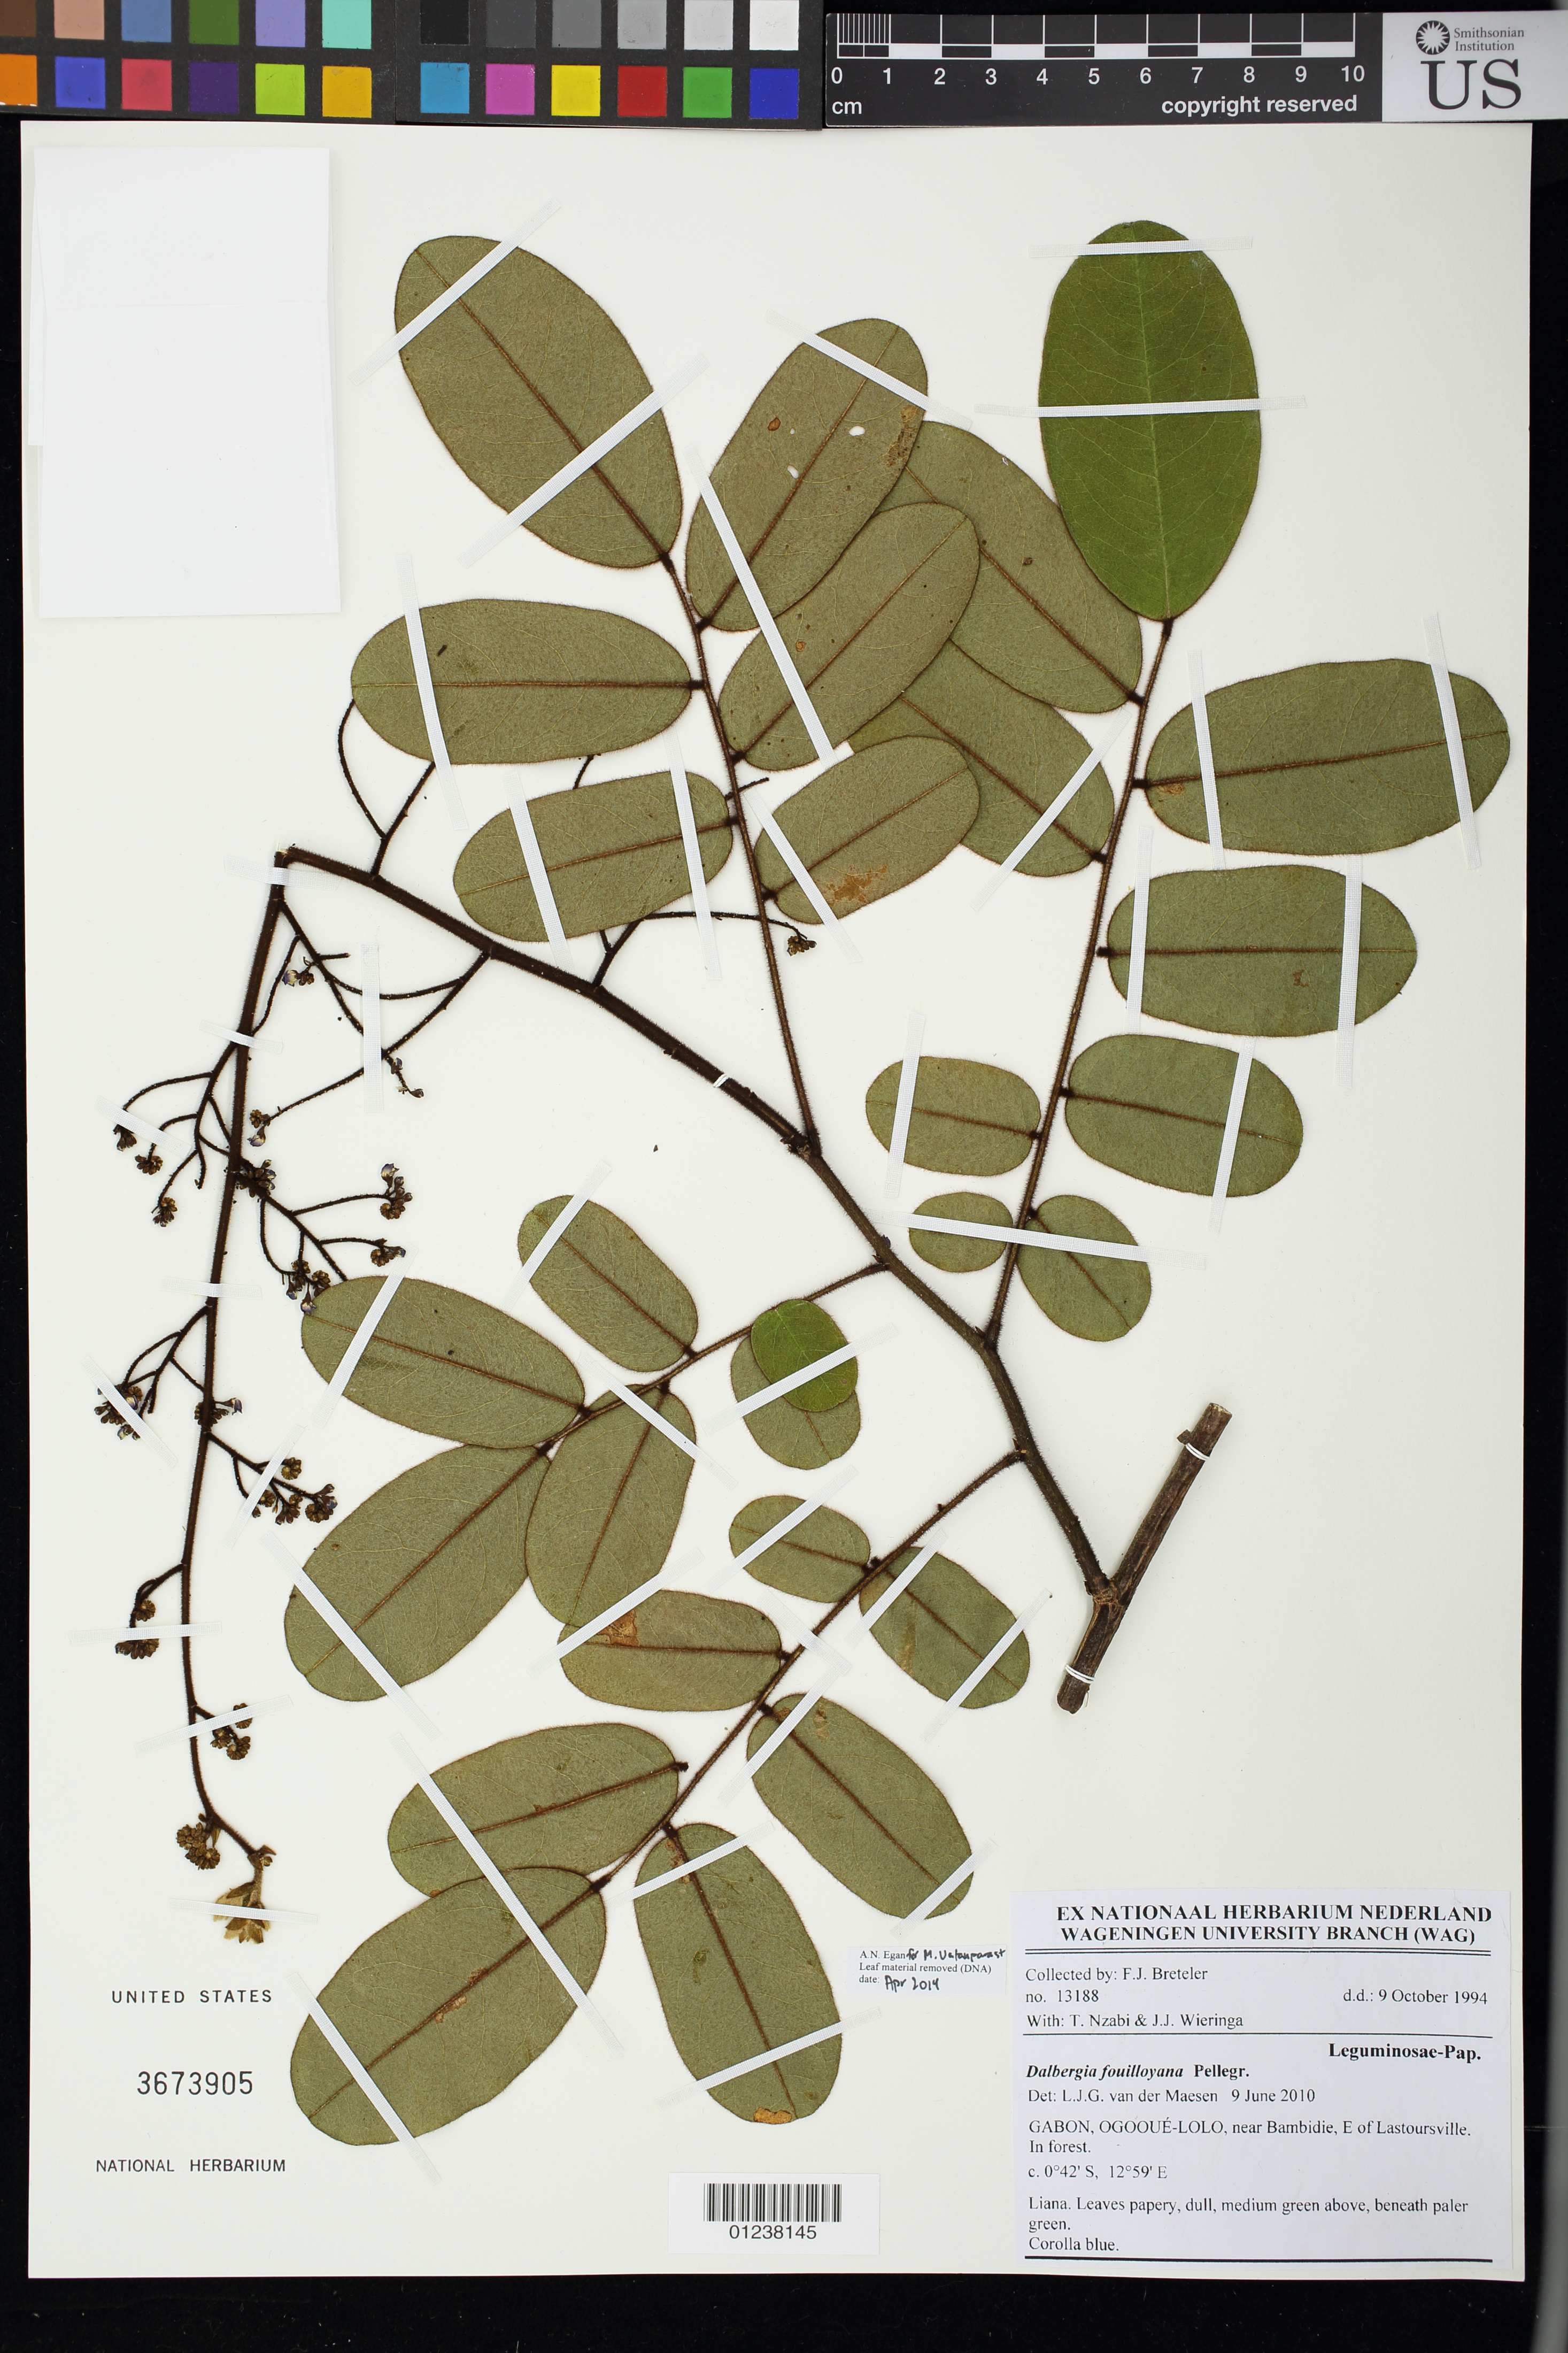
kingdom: Plantae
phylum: Tracheophyta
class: Magnoliopsida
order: Fabales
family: Fabaceae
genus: Dalbergia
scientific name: Dalbergia fouilloyana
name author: Pellegr.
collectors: F. J. Breteler, T. Nzabi & J. J. Wieringa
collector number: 13188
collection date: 1994-10-09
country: Gabon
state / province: Ogooue-Lolo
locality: Near Bambidie, E of Lastoursville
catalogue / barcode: US 3673905